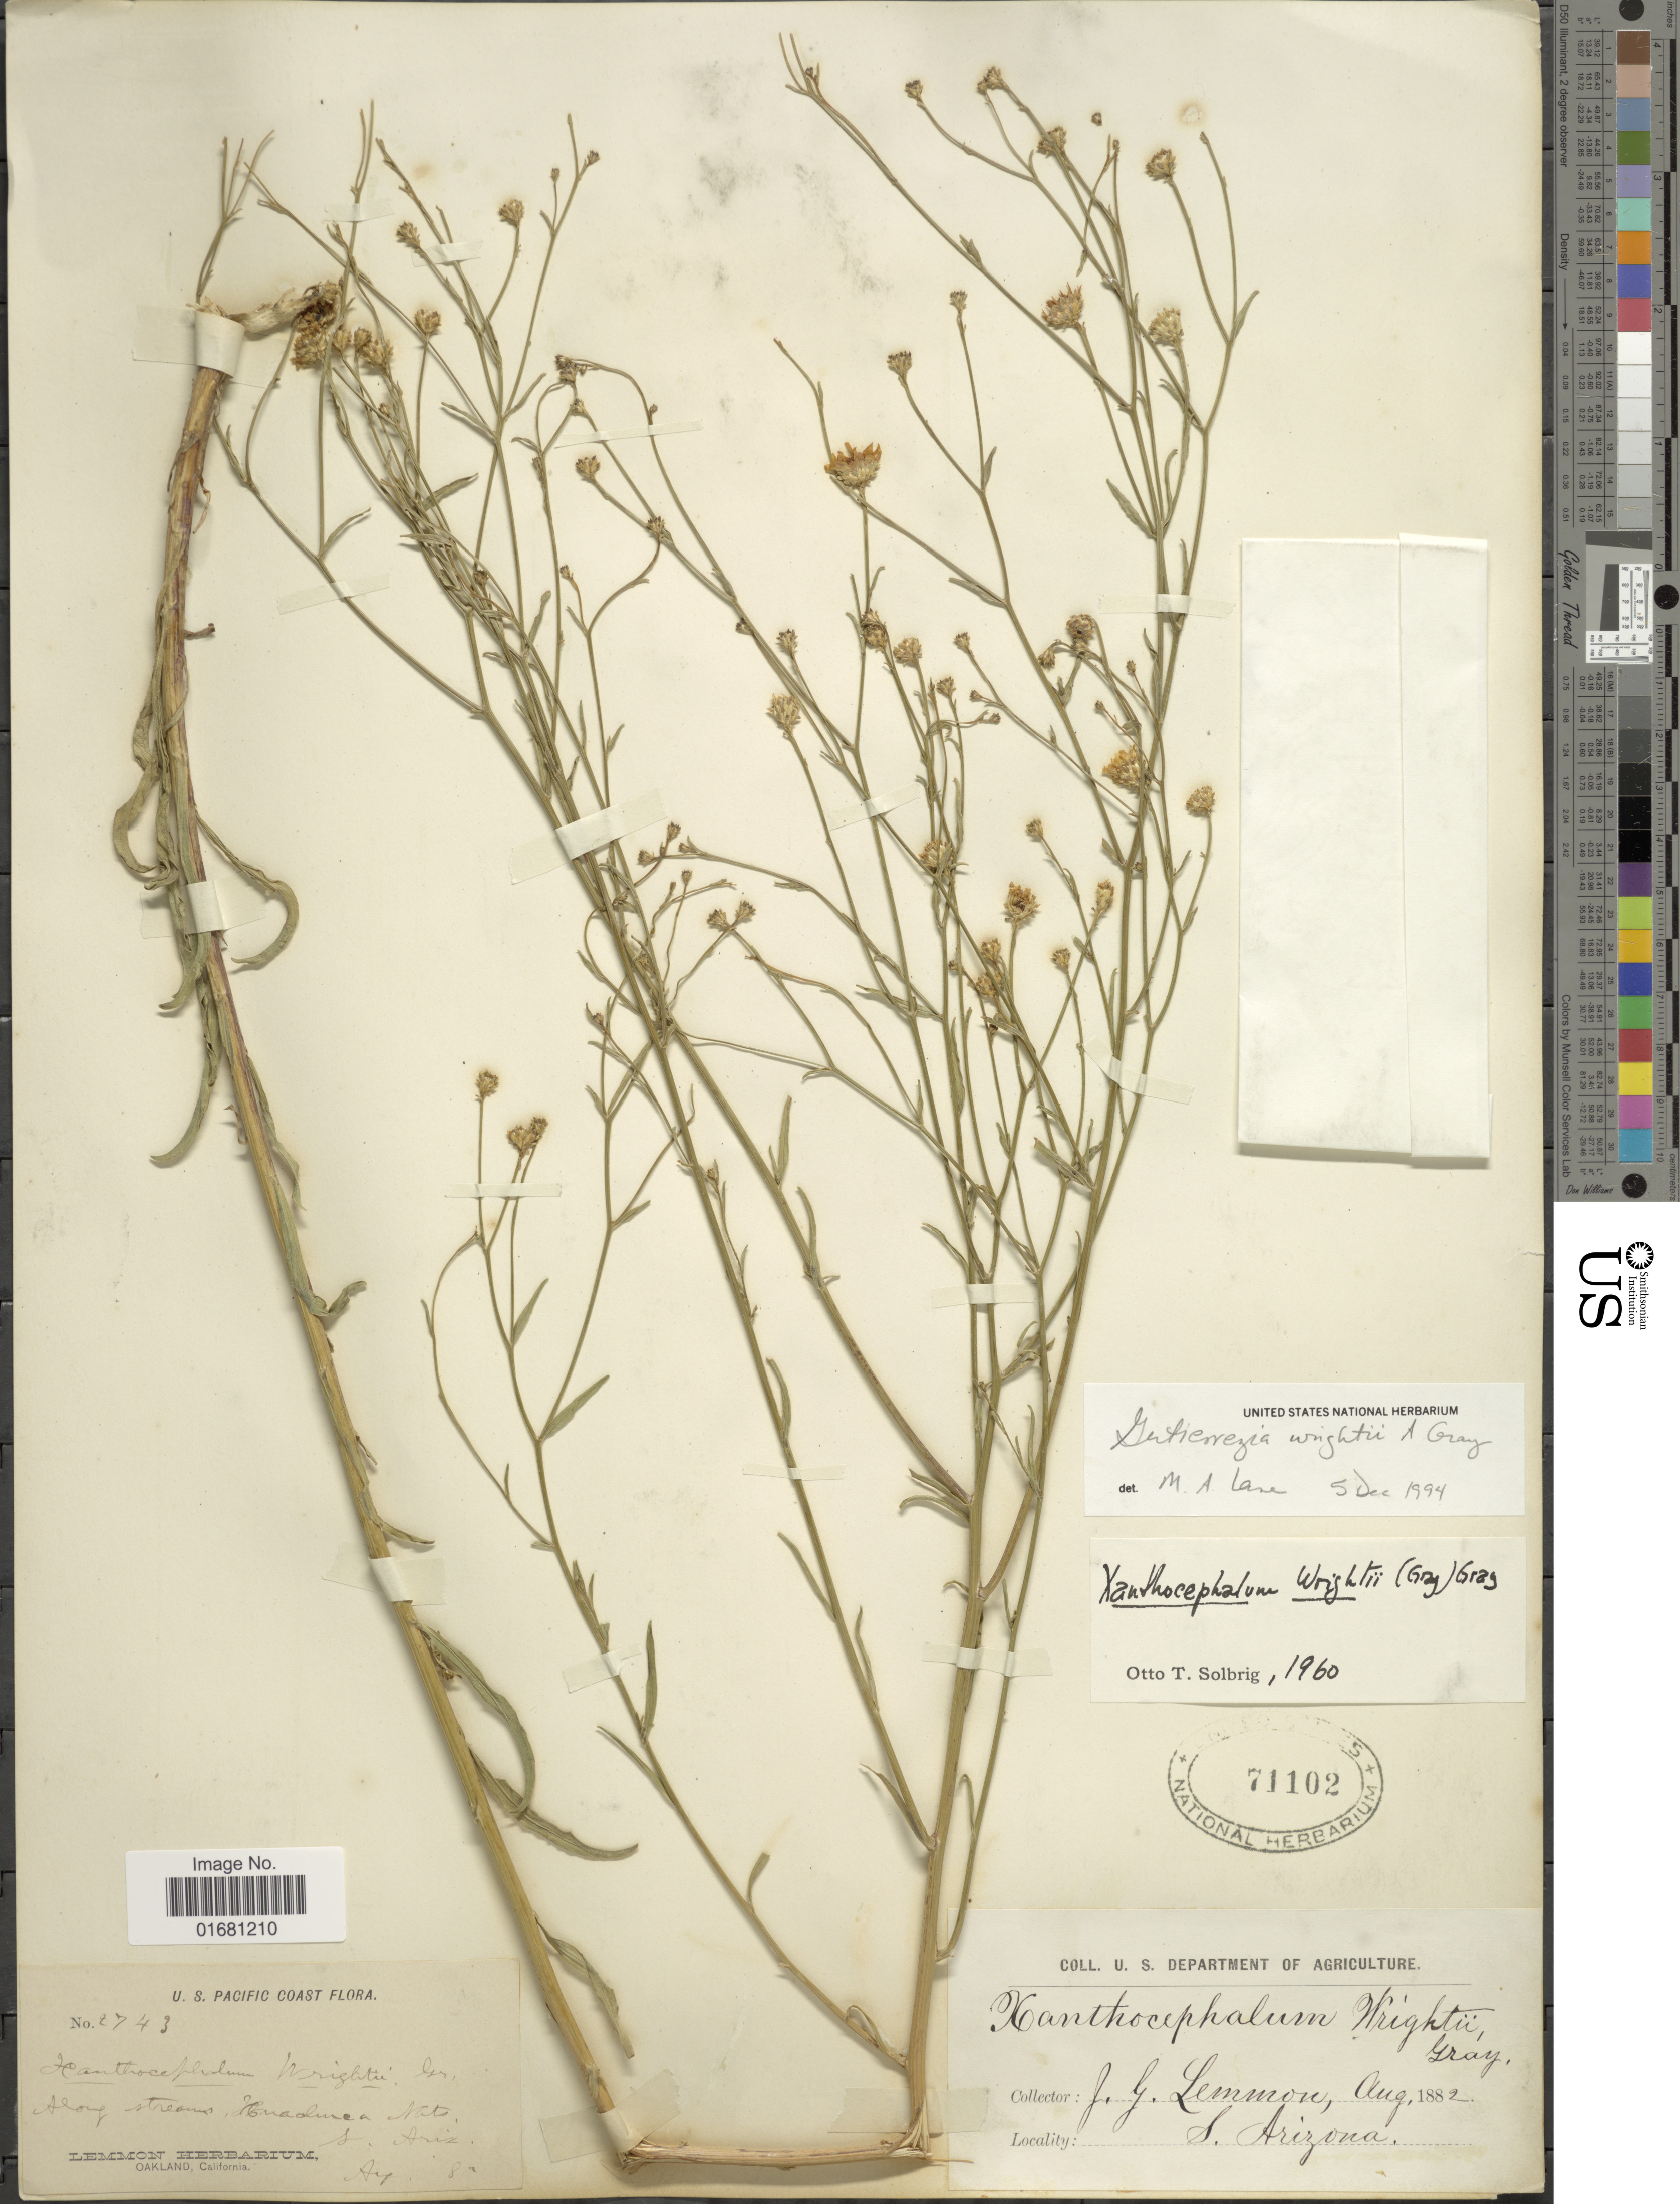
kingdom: Plantae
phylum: Tracheophyta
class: Magnoliopsida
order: Asterales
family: Asteraceae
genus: Gutierrezia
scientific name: Gutierrezia wrightii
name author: A. Gray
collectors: J. G. Lemmon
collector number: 2743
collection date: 1882-08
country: United States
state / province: Arizona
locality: S. Arizona. Along streams, Huachuca Mts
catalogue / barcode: US 71102